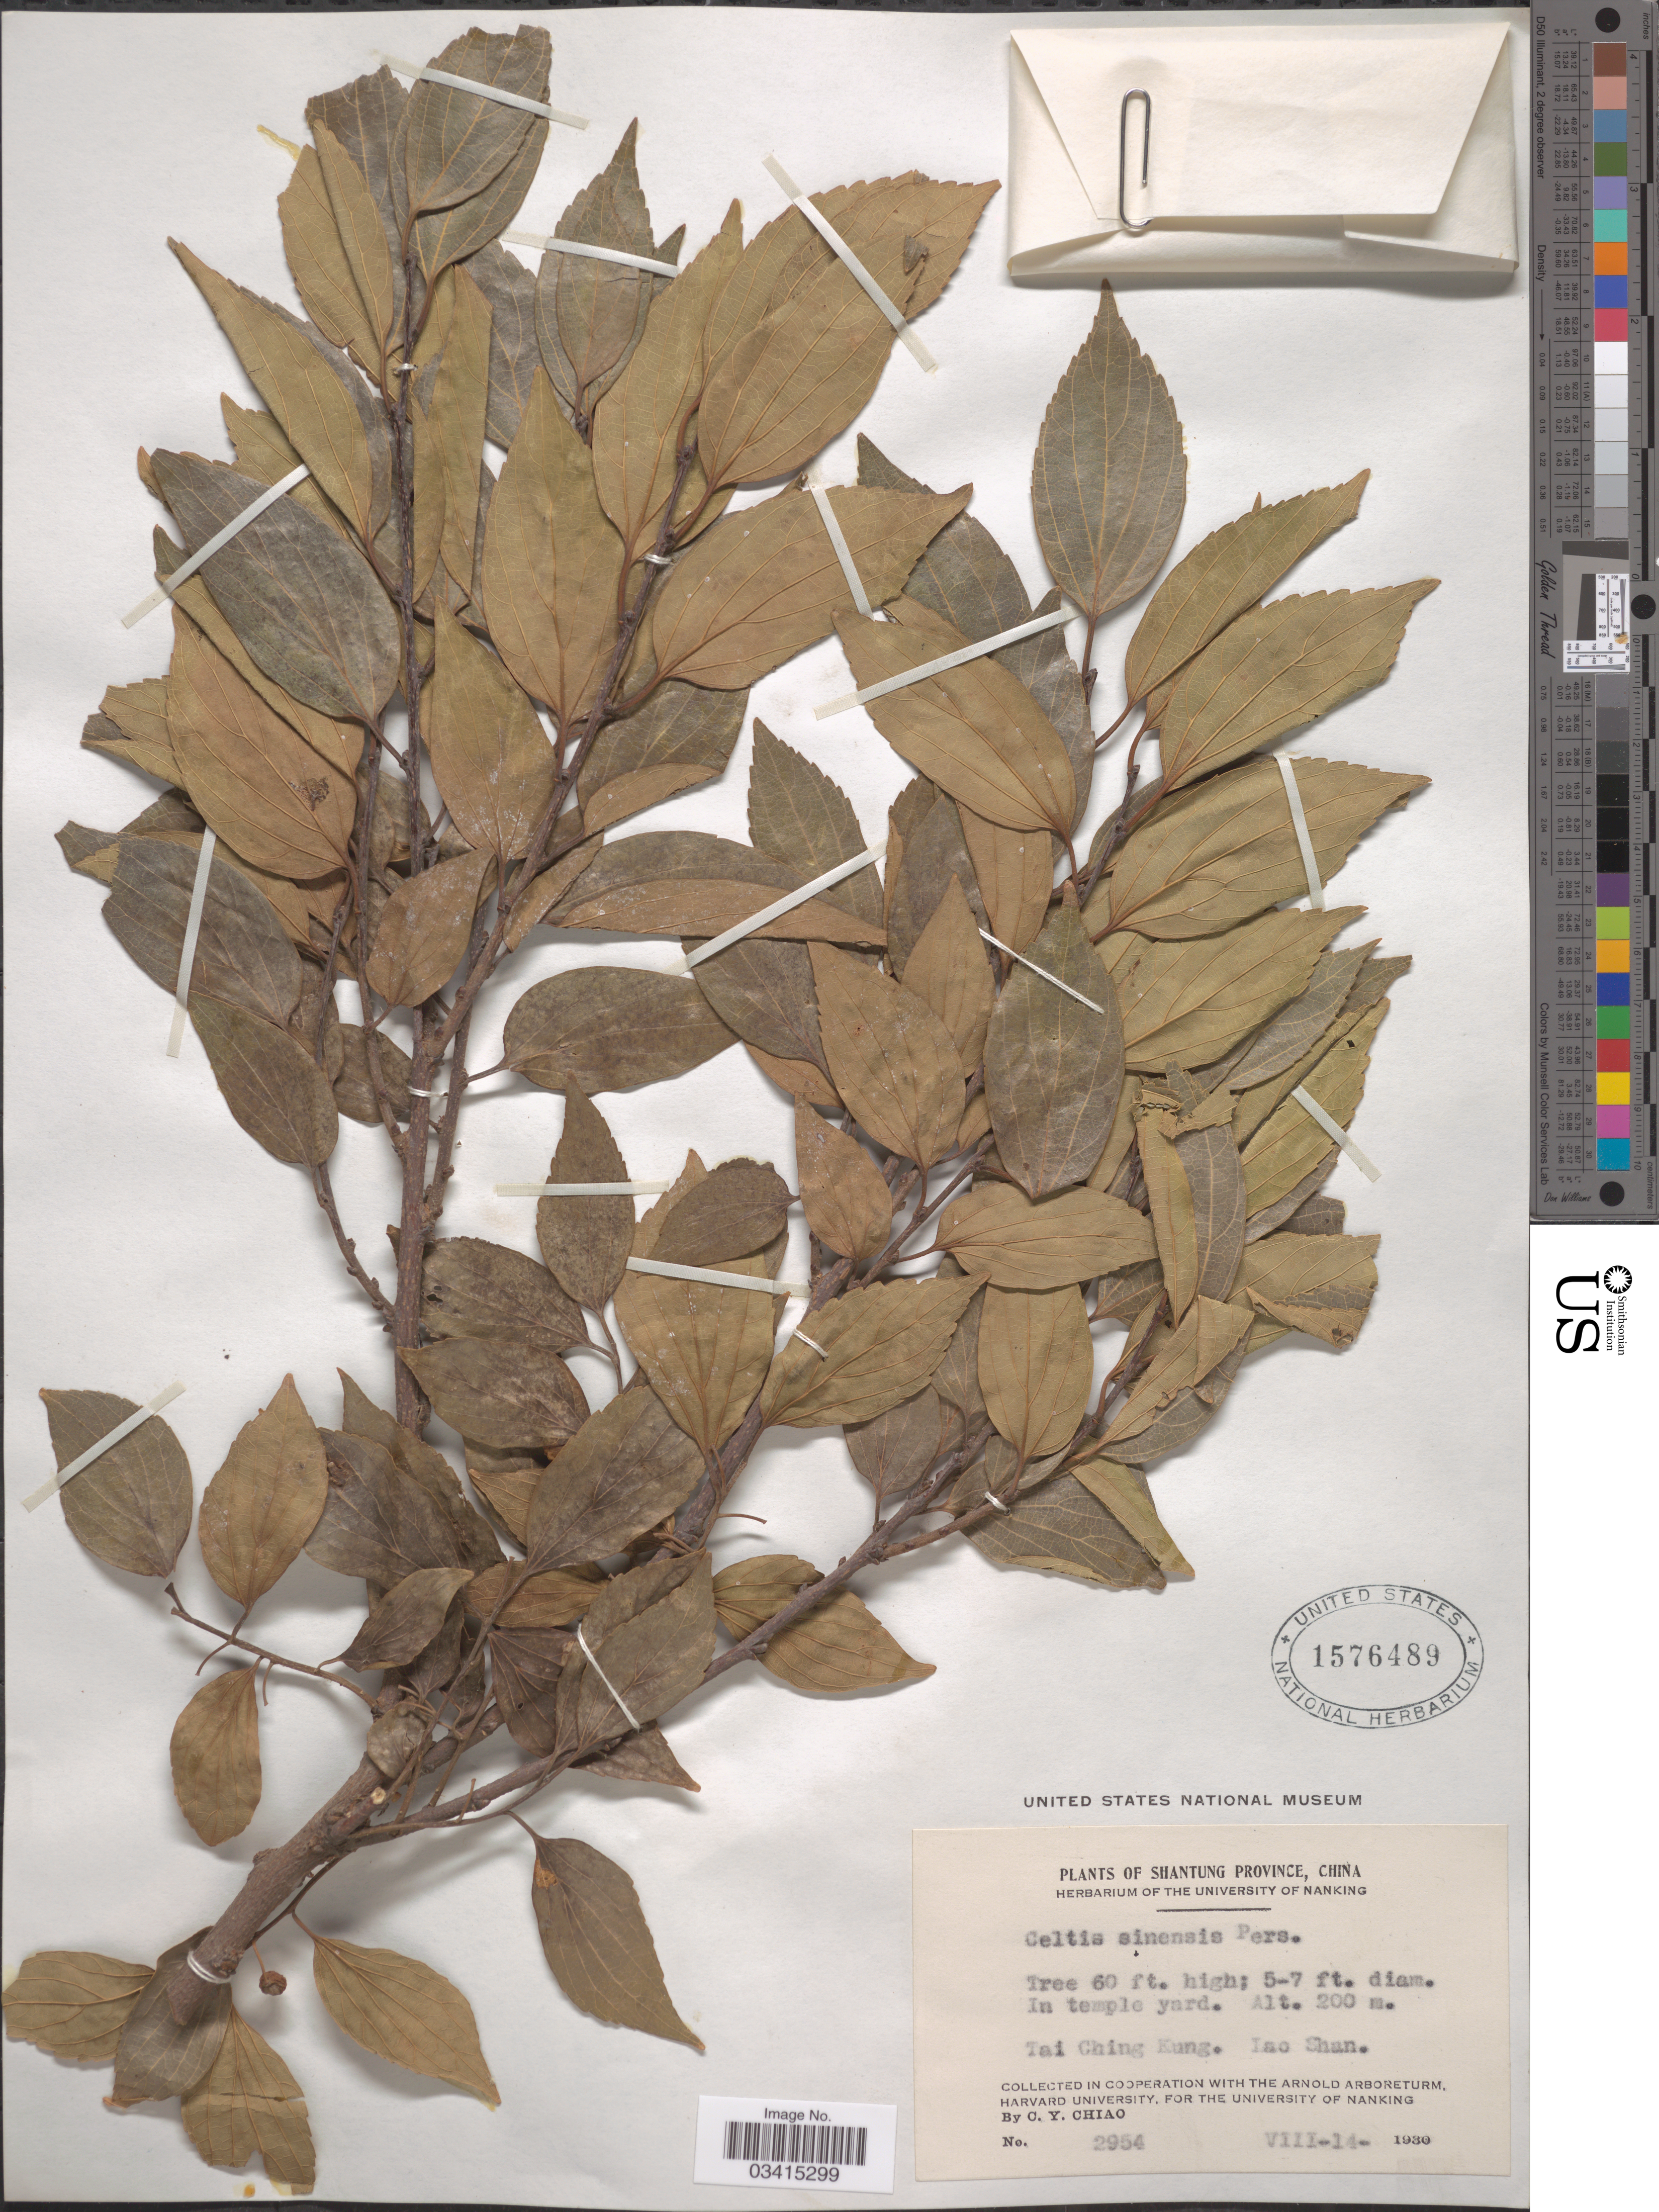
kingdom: Plantae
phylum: Tracheophyta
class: Magnoliopsida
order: Rosales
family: Cannabaceae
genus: Celtis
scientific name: Celtis sinensis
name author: Pers.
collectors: C. Y. Chiao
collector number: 2954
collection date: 1930-08-14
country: China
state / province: Shandong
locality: Shantung Province. Tai Ching Kung. Lao Shan.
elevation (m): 200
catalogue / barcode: US 1576489